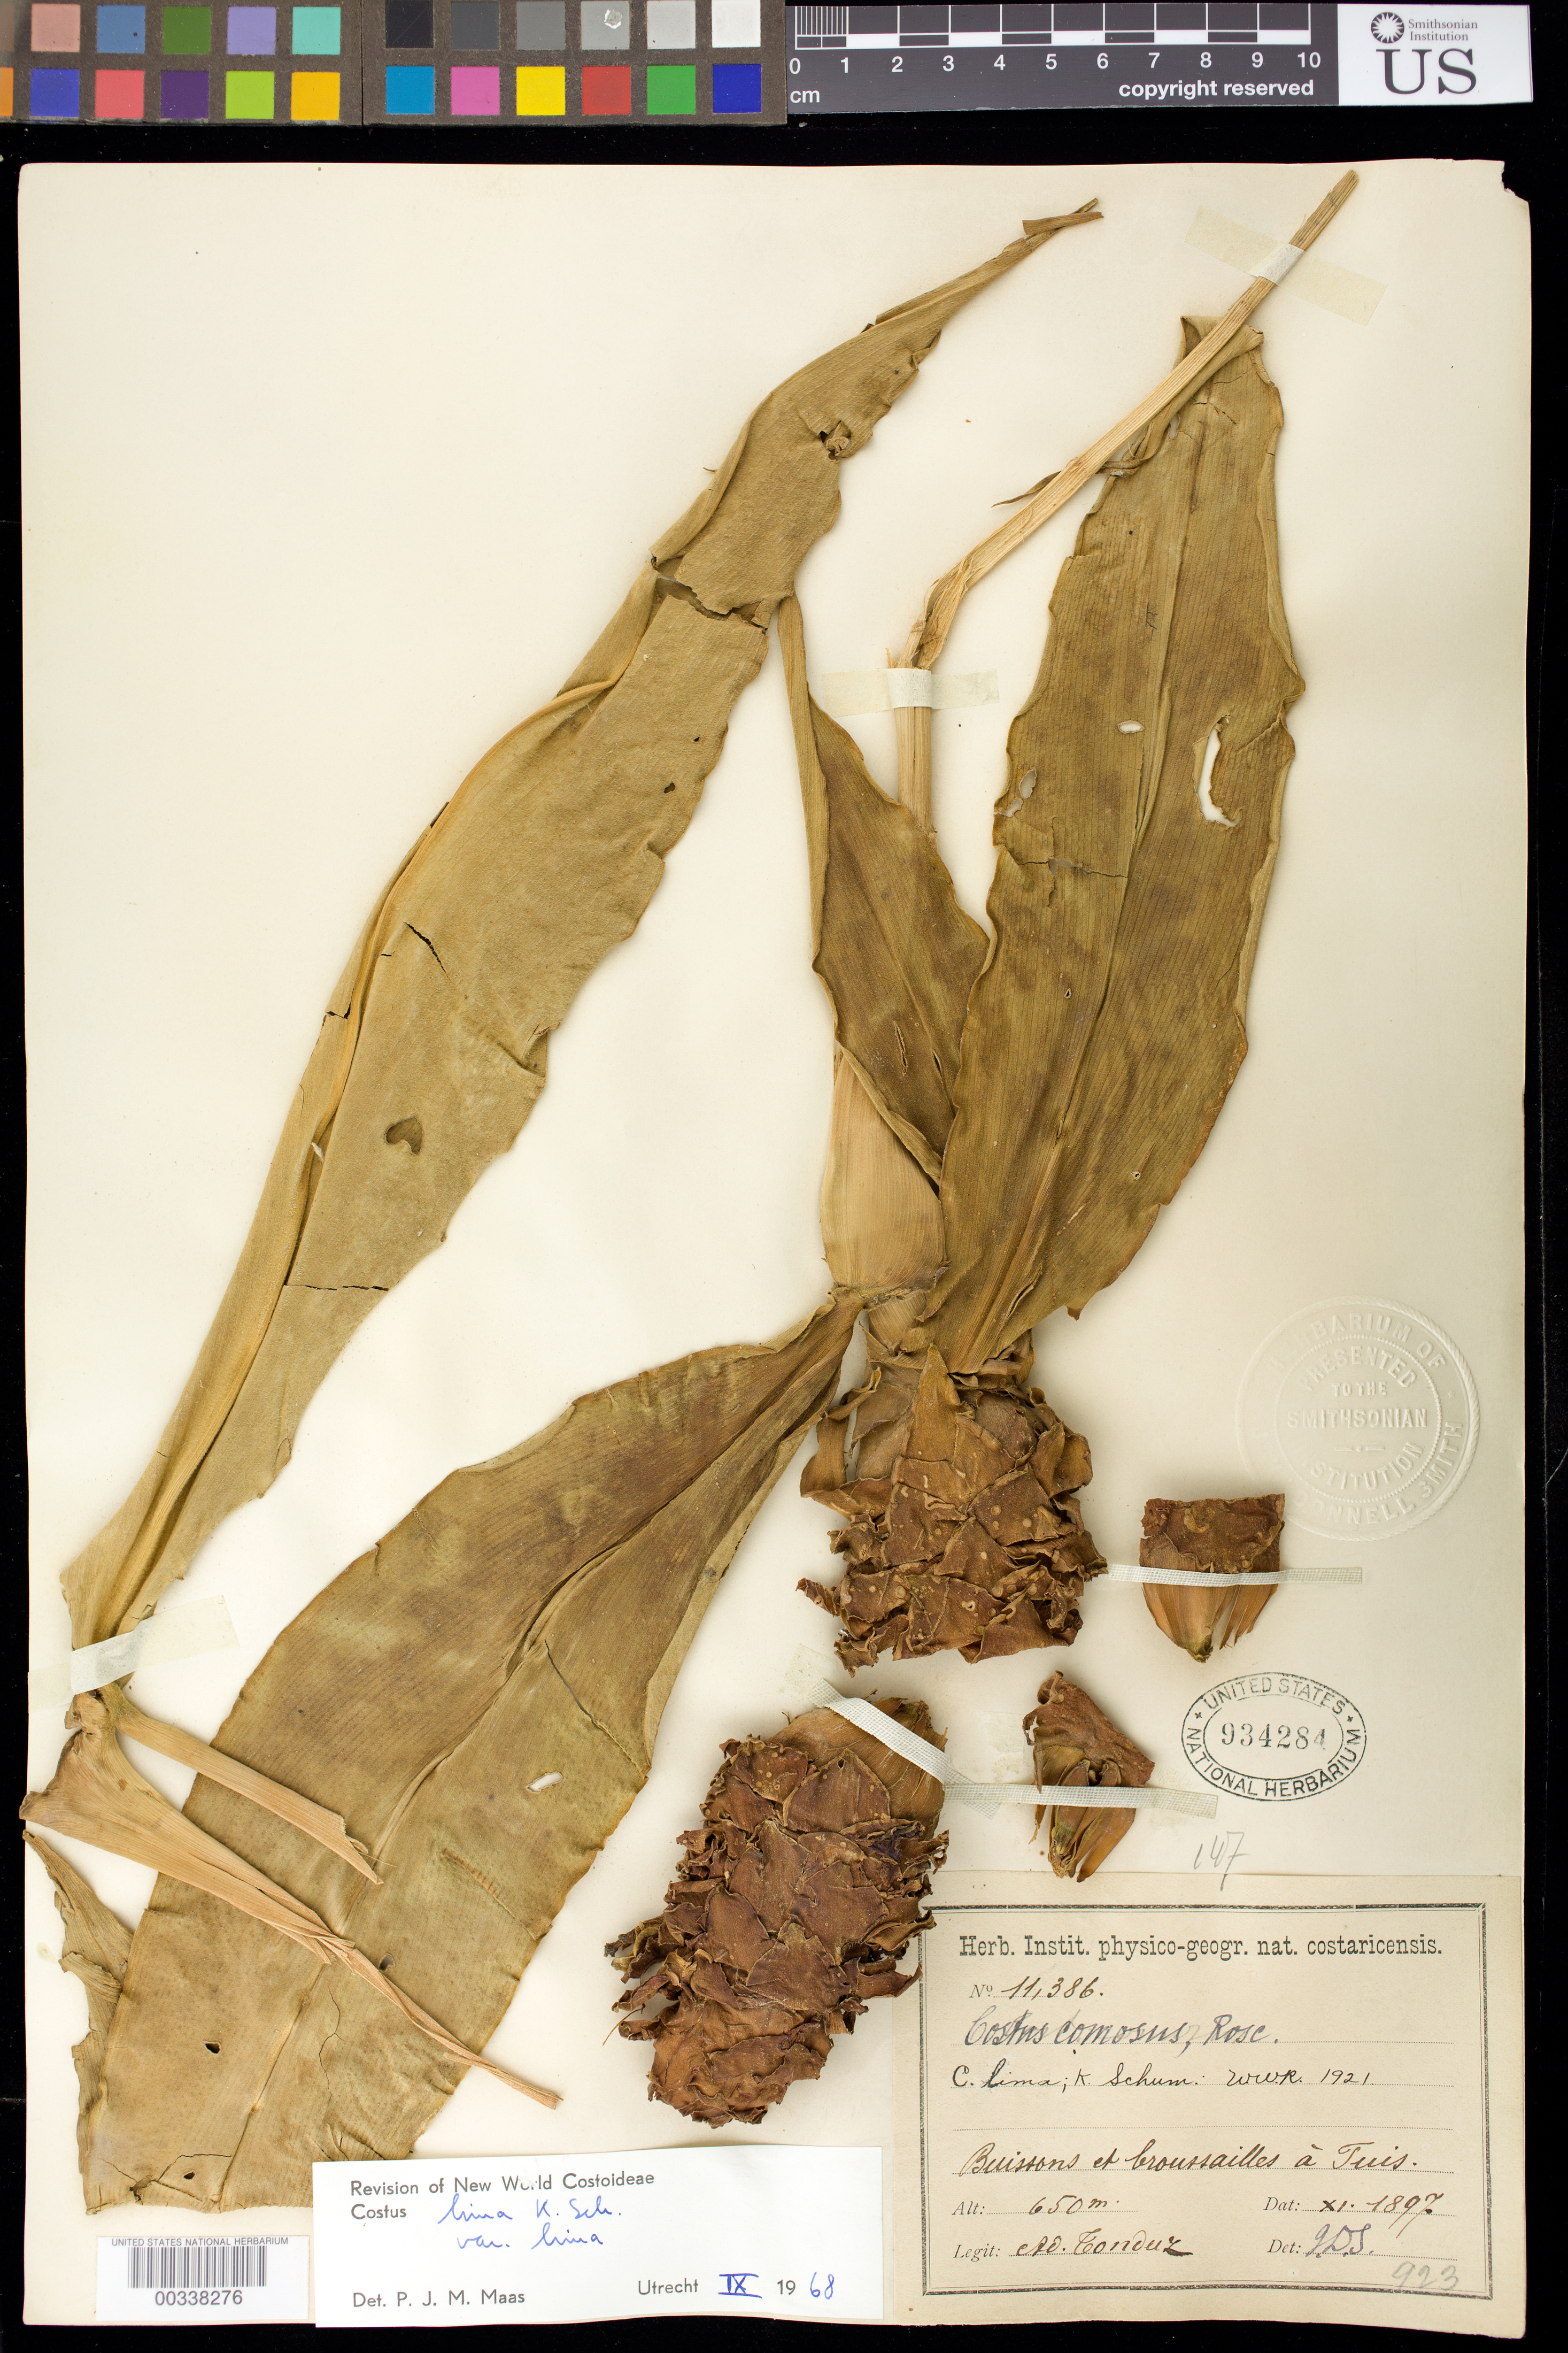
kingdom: Plantae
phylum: Tracheophyta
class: Liliopsida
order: Zingiberales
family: Costaceae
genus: Costus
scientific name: Costus lima var. lima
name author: K. Schum.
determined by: Maas, Paul J. M.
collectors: A. Tonduz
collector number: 11386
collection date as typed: Nov 1897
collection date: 1897-11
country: Costa Rica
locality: Buissons et broussailles a Tuis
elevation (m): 650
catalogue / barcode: US 934284